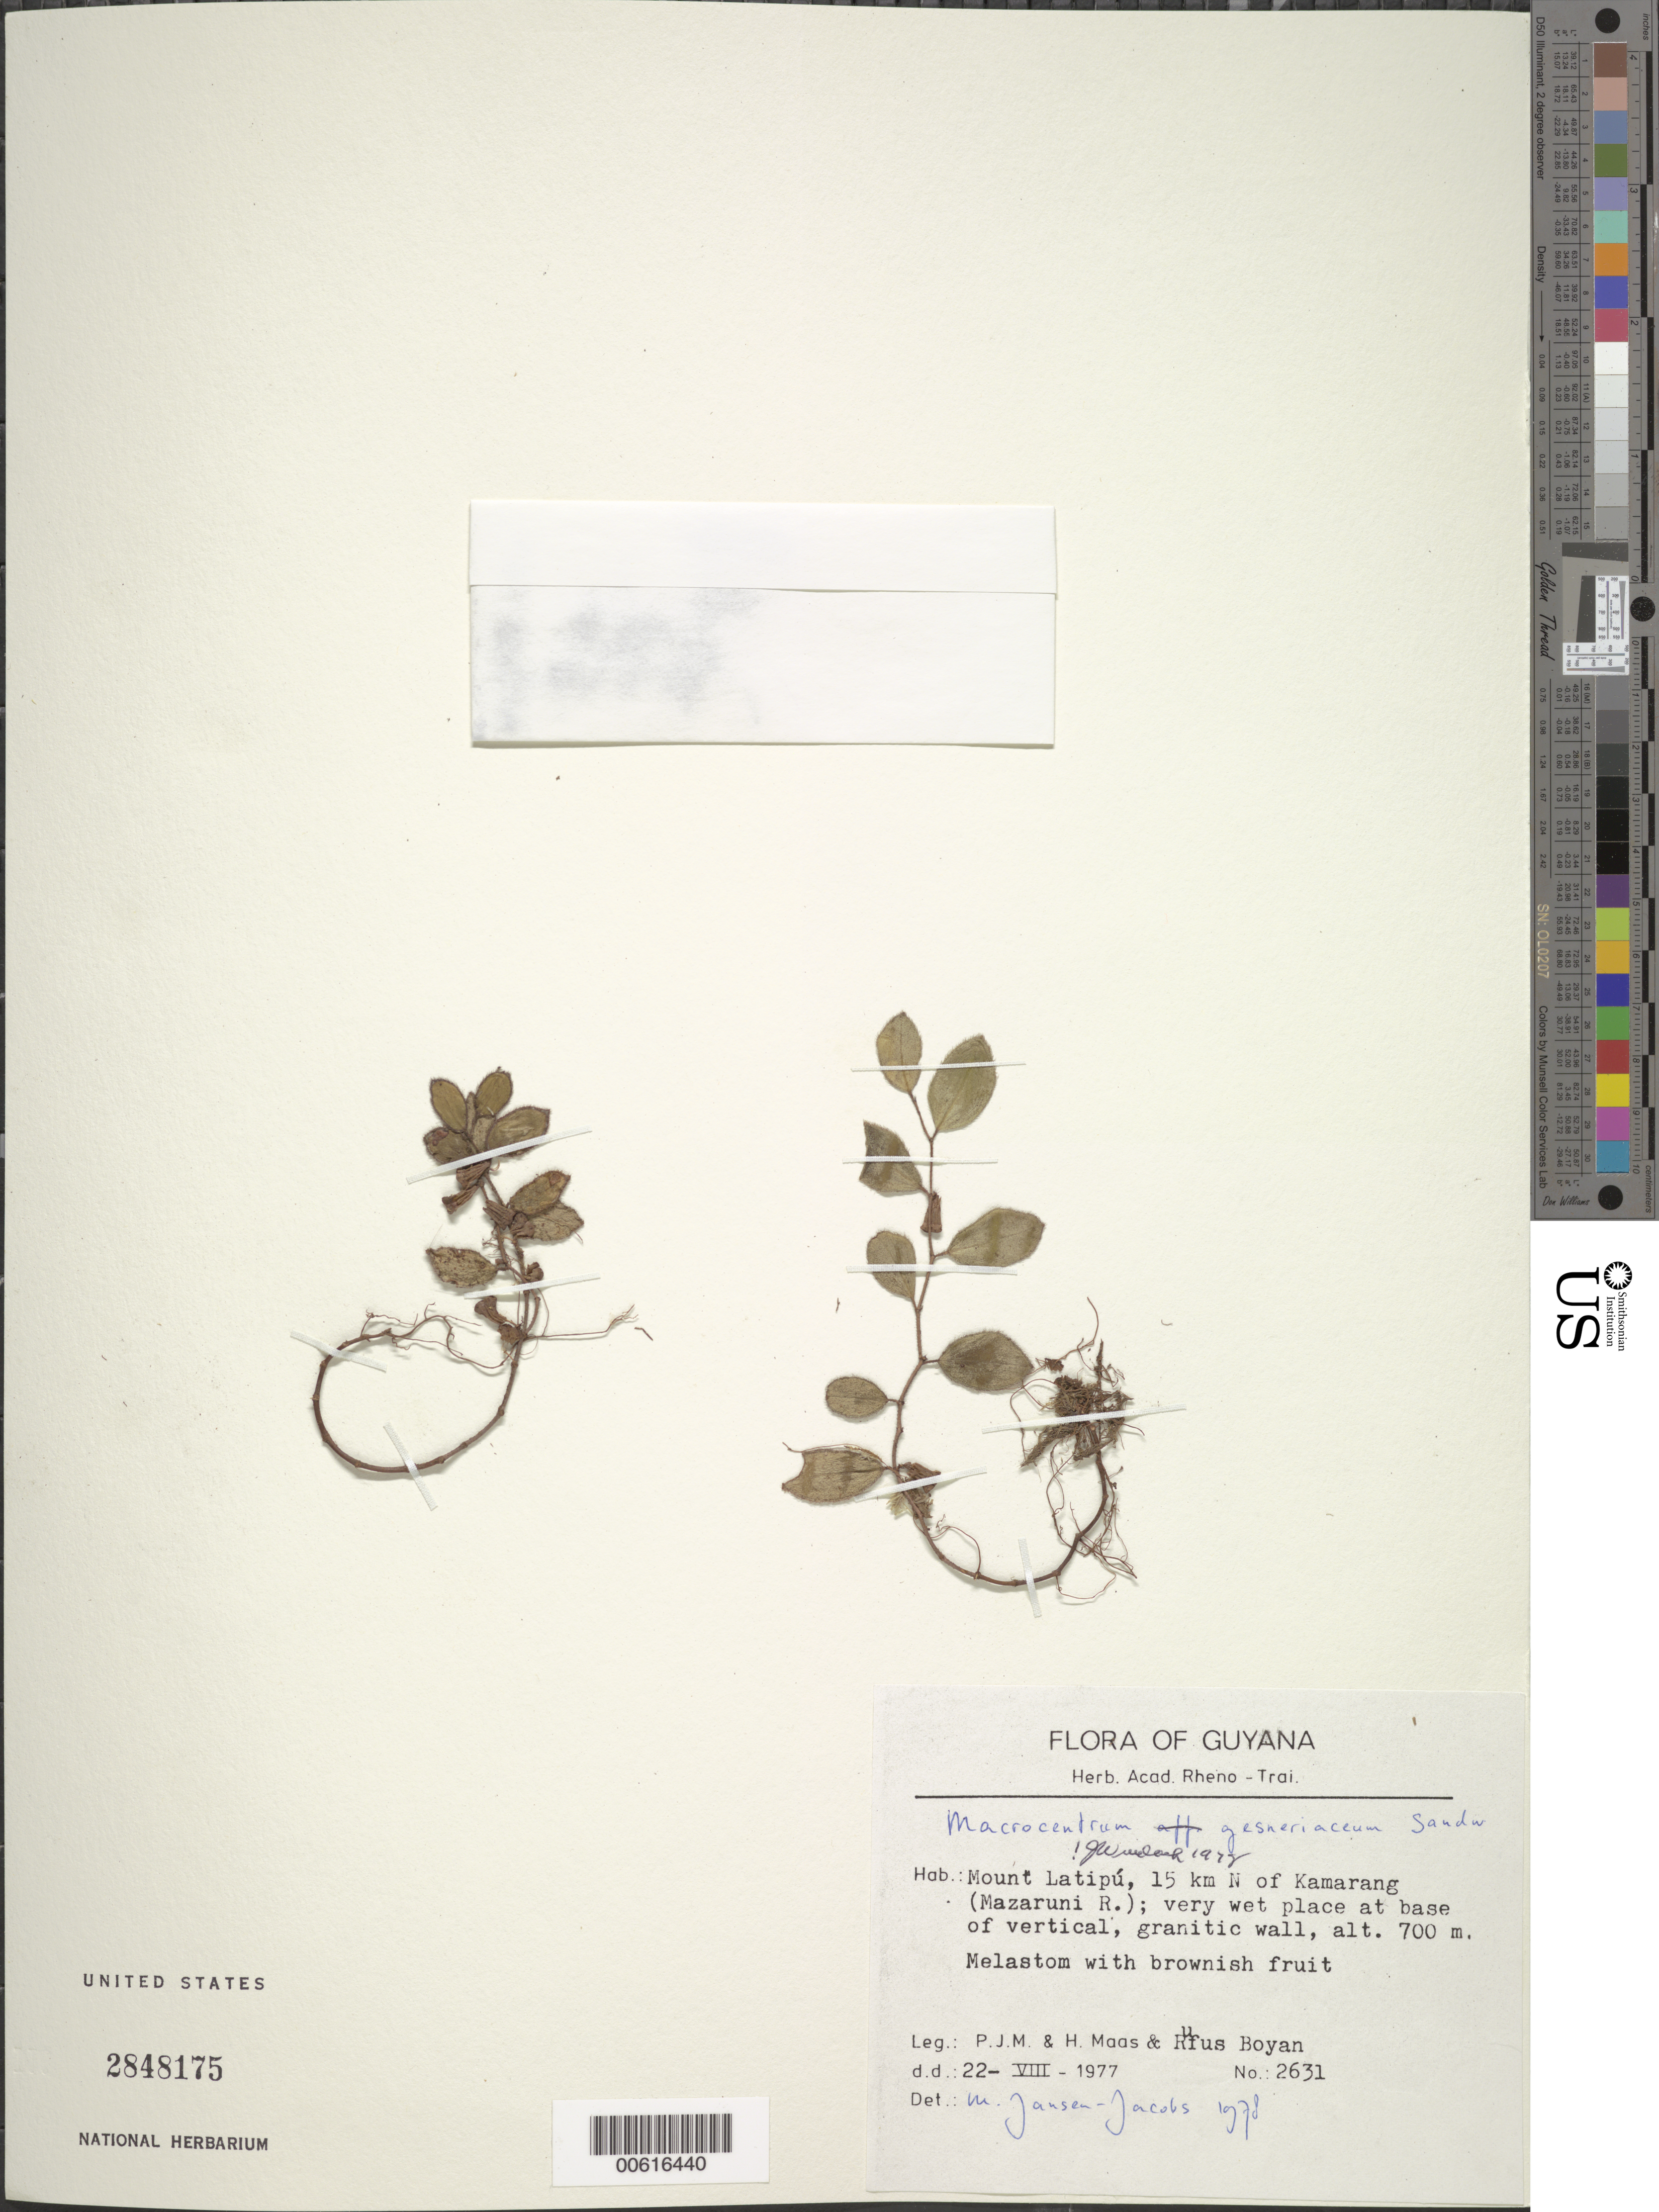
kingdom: Plantae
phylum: Tracheophyta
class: Magnoliopsida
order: Myrtales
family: Melastomataceae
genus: Macrocentrum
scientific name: Macrocentrum gesneriaceum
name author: Sandwith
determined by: Wurdack, John J., (US), US (UNITED STATES)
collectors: P. Maas, H. Maas & R. Boyan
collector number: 2631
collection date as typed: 22-Aug-77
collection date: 1977-08-22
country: Guyana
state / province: Cuyuni-Mazaruni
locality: Mt. Latipu, 15 km N of Kamarang (Mazaruni R.)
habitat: Very wet plate at base of vertical, granitic wall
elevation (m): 700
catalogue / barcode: US 2848175